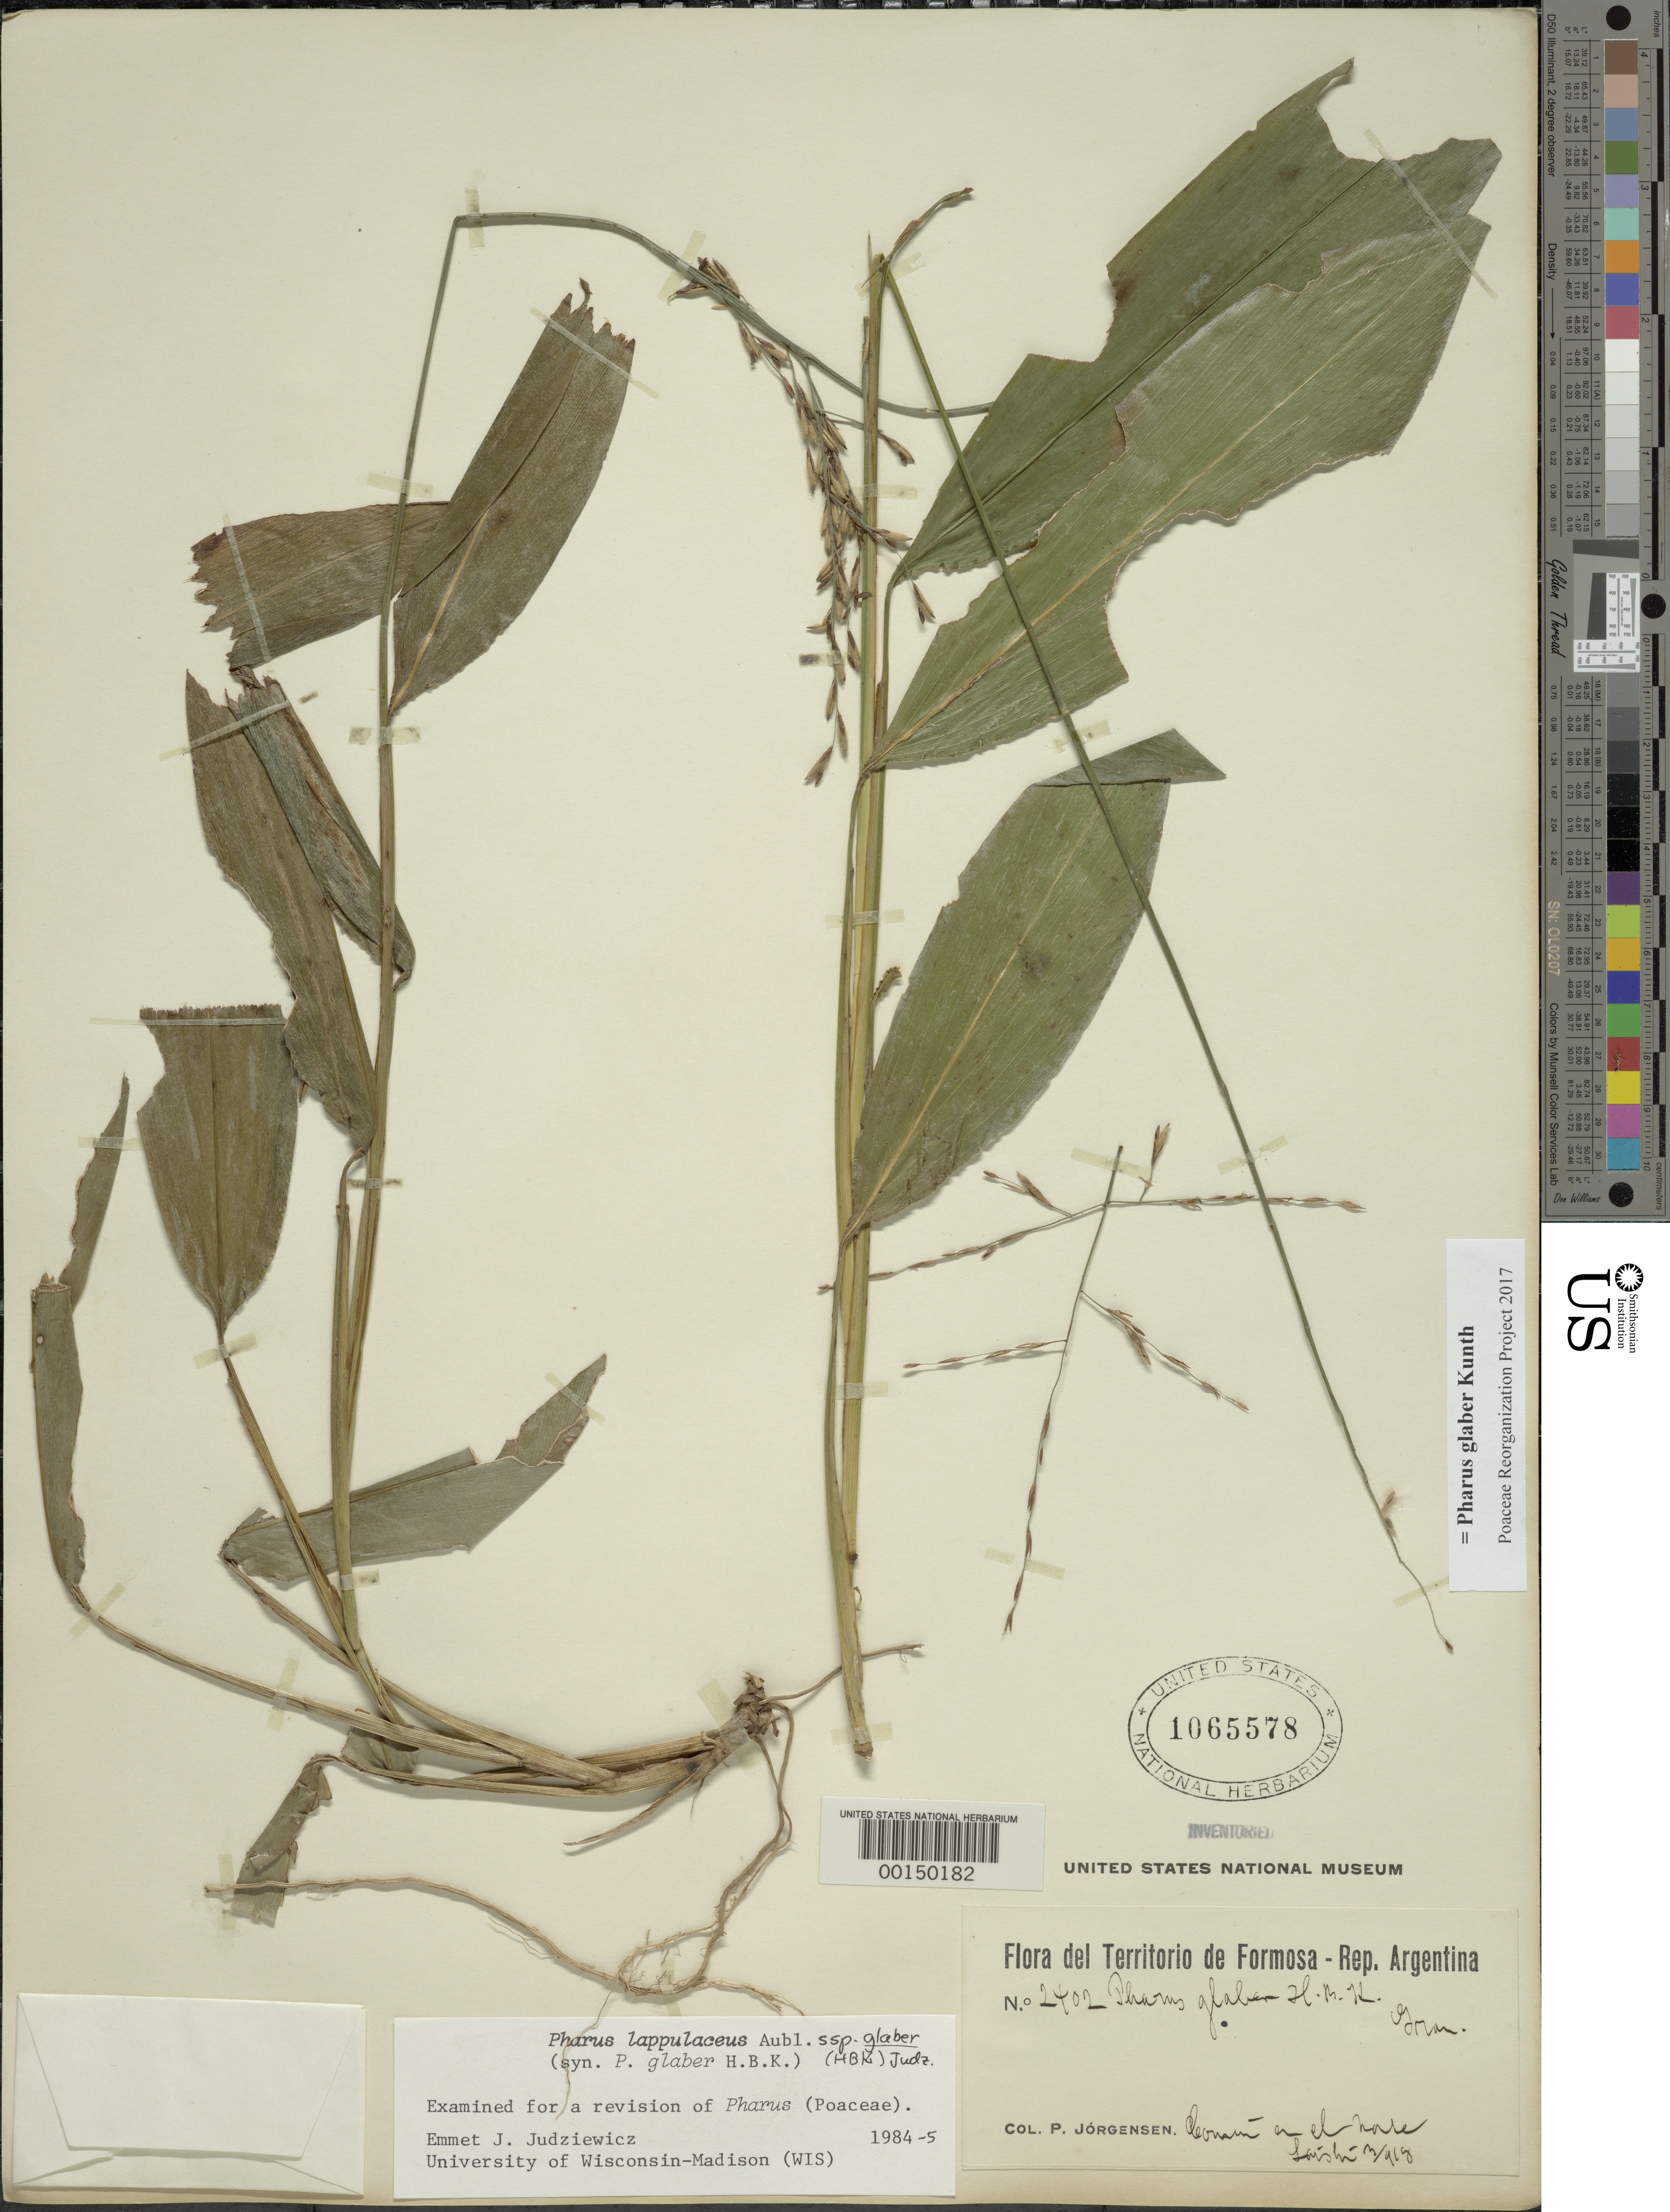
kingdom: Plantae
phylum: Tracheophyta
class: Liliopsida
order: Poales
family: Poaceae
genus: Pharus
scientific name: Pharus glaber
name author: Kunth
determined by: Poaceae Reorganization Project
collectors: P. Jorgensen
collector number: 2402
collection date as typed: Mar 1918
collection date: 1918-03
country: Argentina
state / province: Formosa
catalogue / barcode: US 1065578